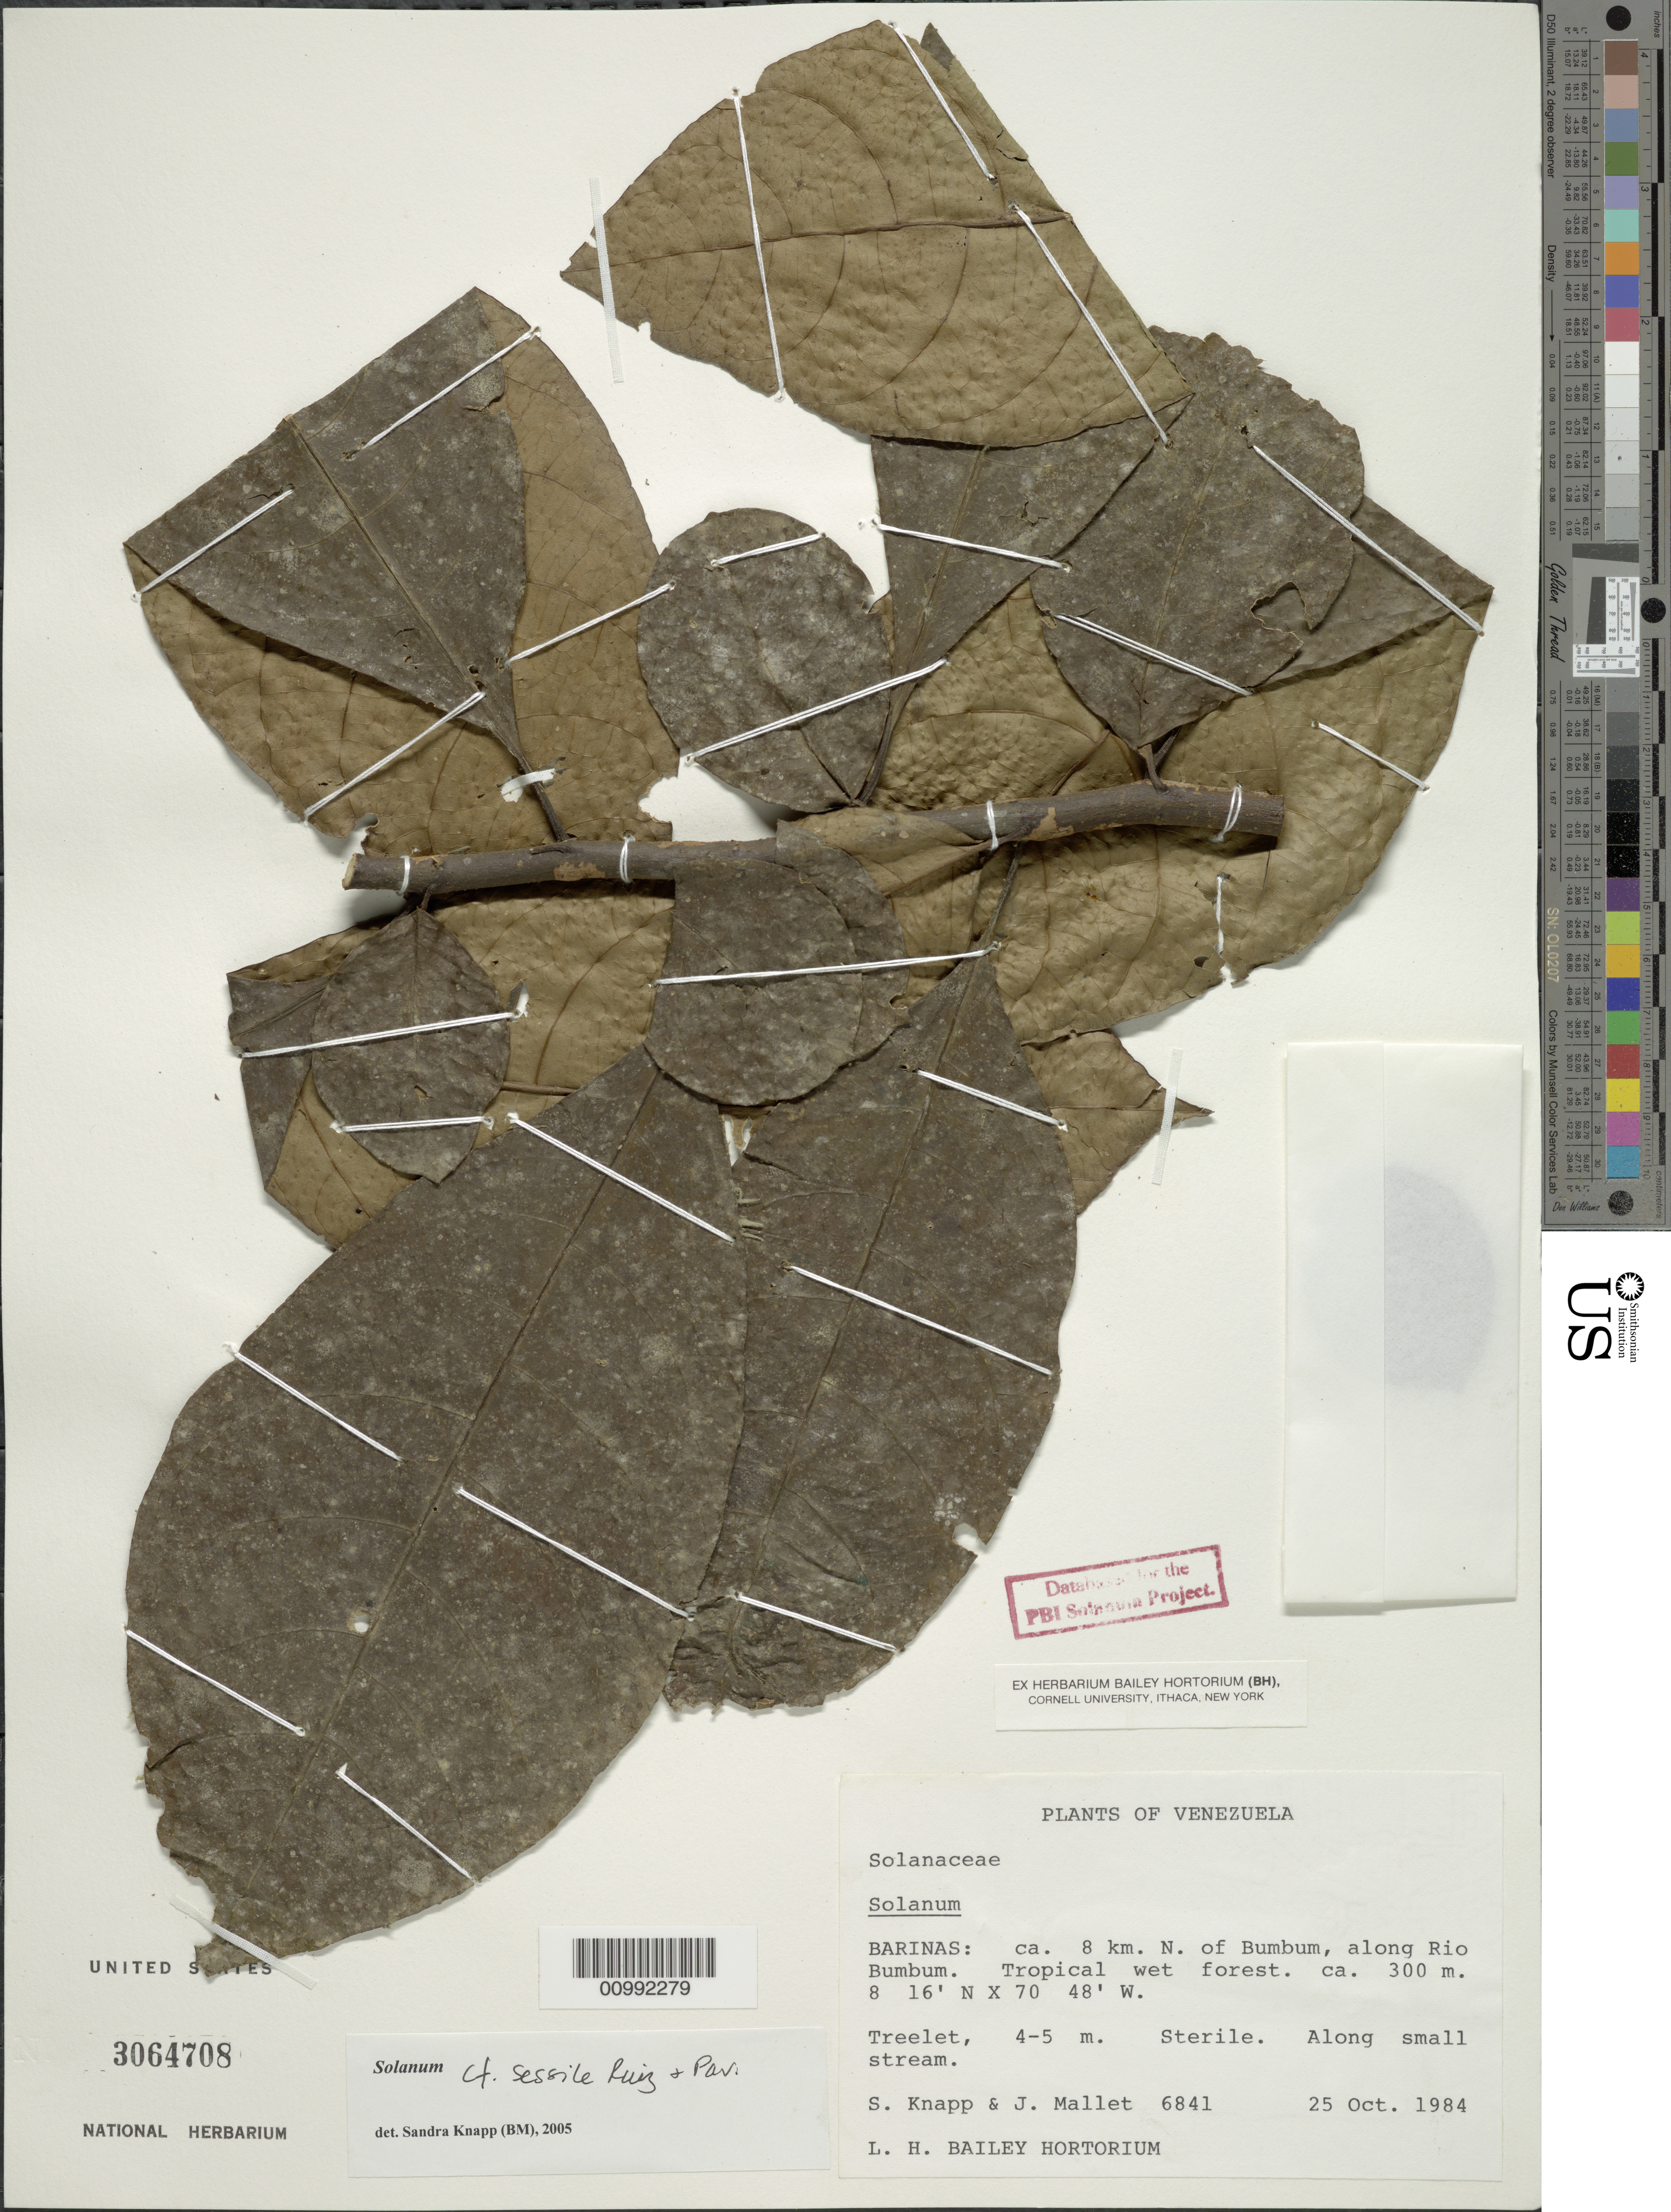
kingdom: Plantae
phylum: Tracheophyta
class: Magnoliopsida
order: Solanales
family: Solanaceae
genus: Solanum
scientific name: Solanum sessile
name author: Ruiz & Pav.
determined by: Knapp, S. D.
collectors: S. Knapp & J. Mallet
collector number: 6841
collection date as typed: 25 Oct 1984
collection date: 1984-10-25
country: Venezuela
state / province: Barinas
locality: ca. 8 km N of Bumbum, along Río Bumbum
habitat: tropical wet forest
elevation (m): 300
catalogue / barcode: US 3064708